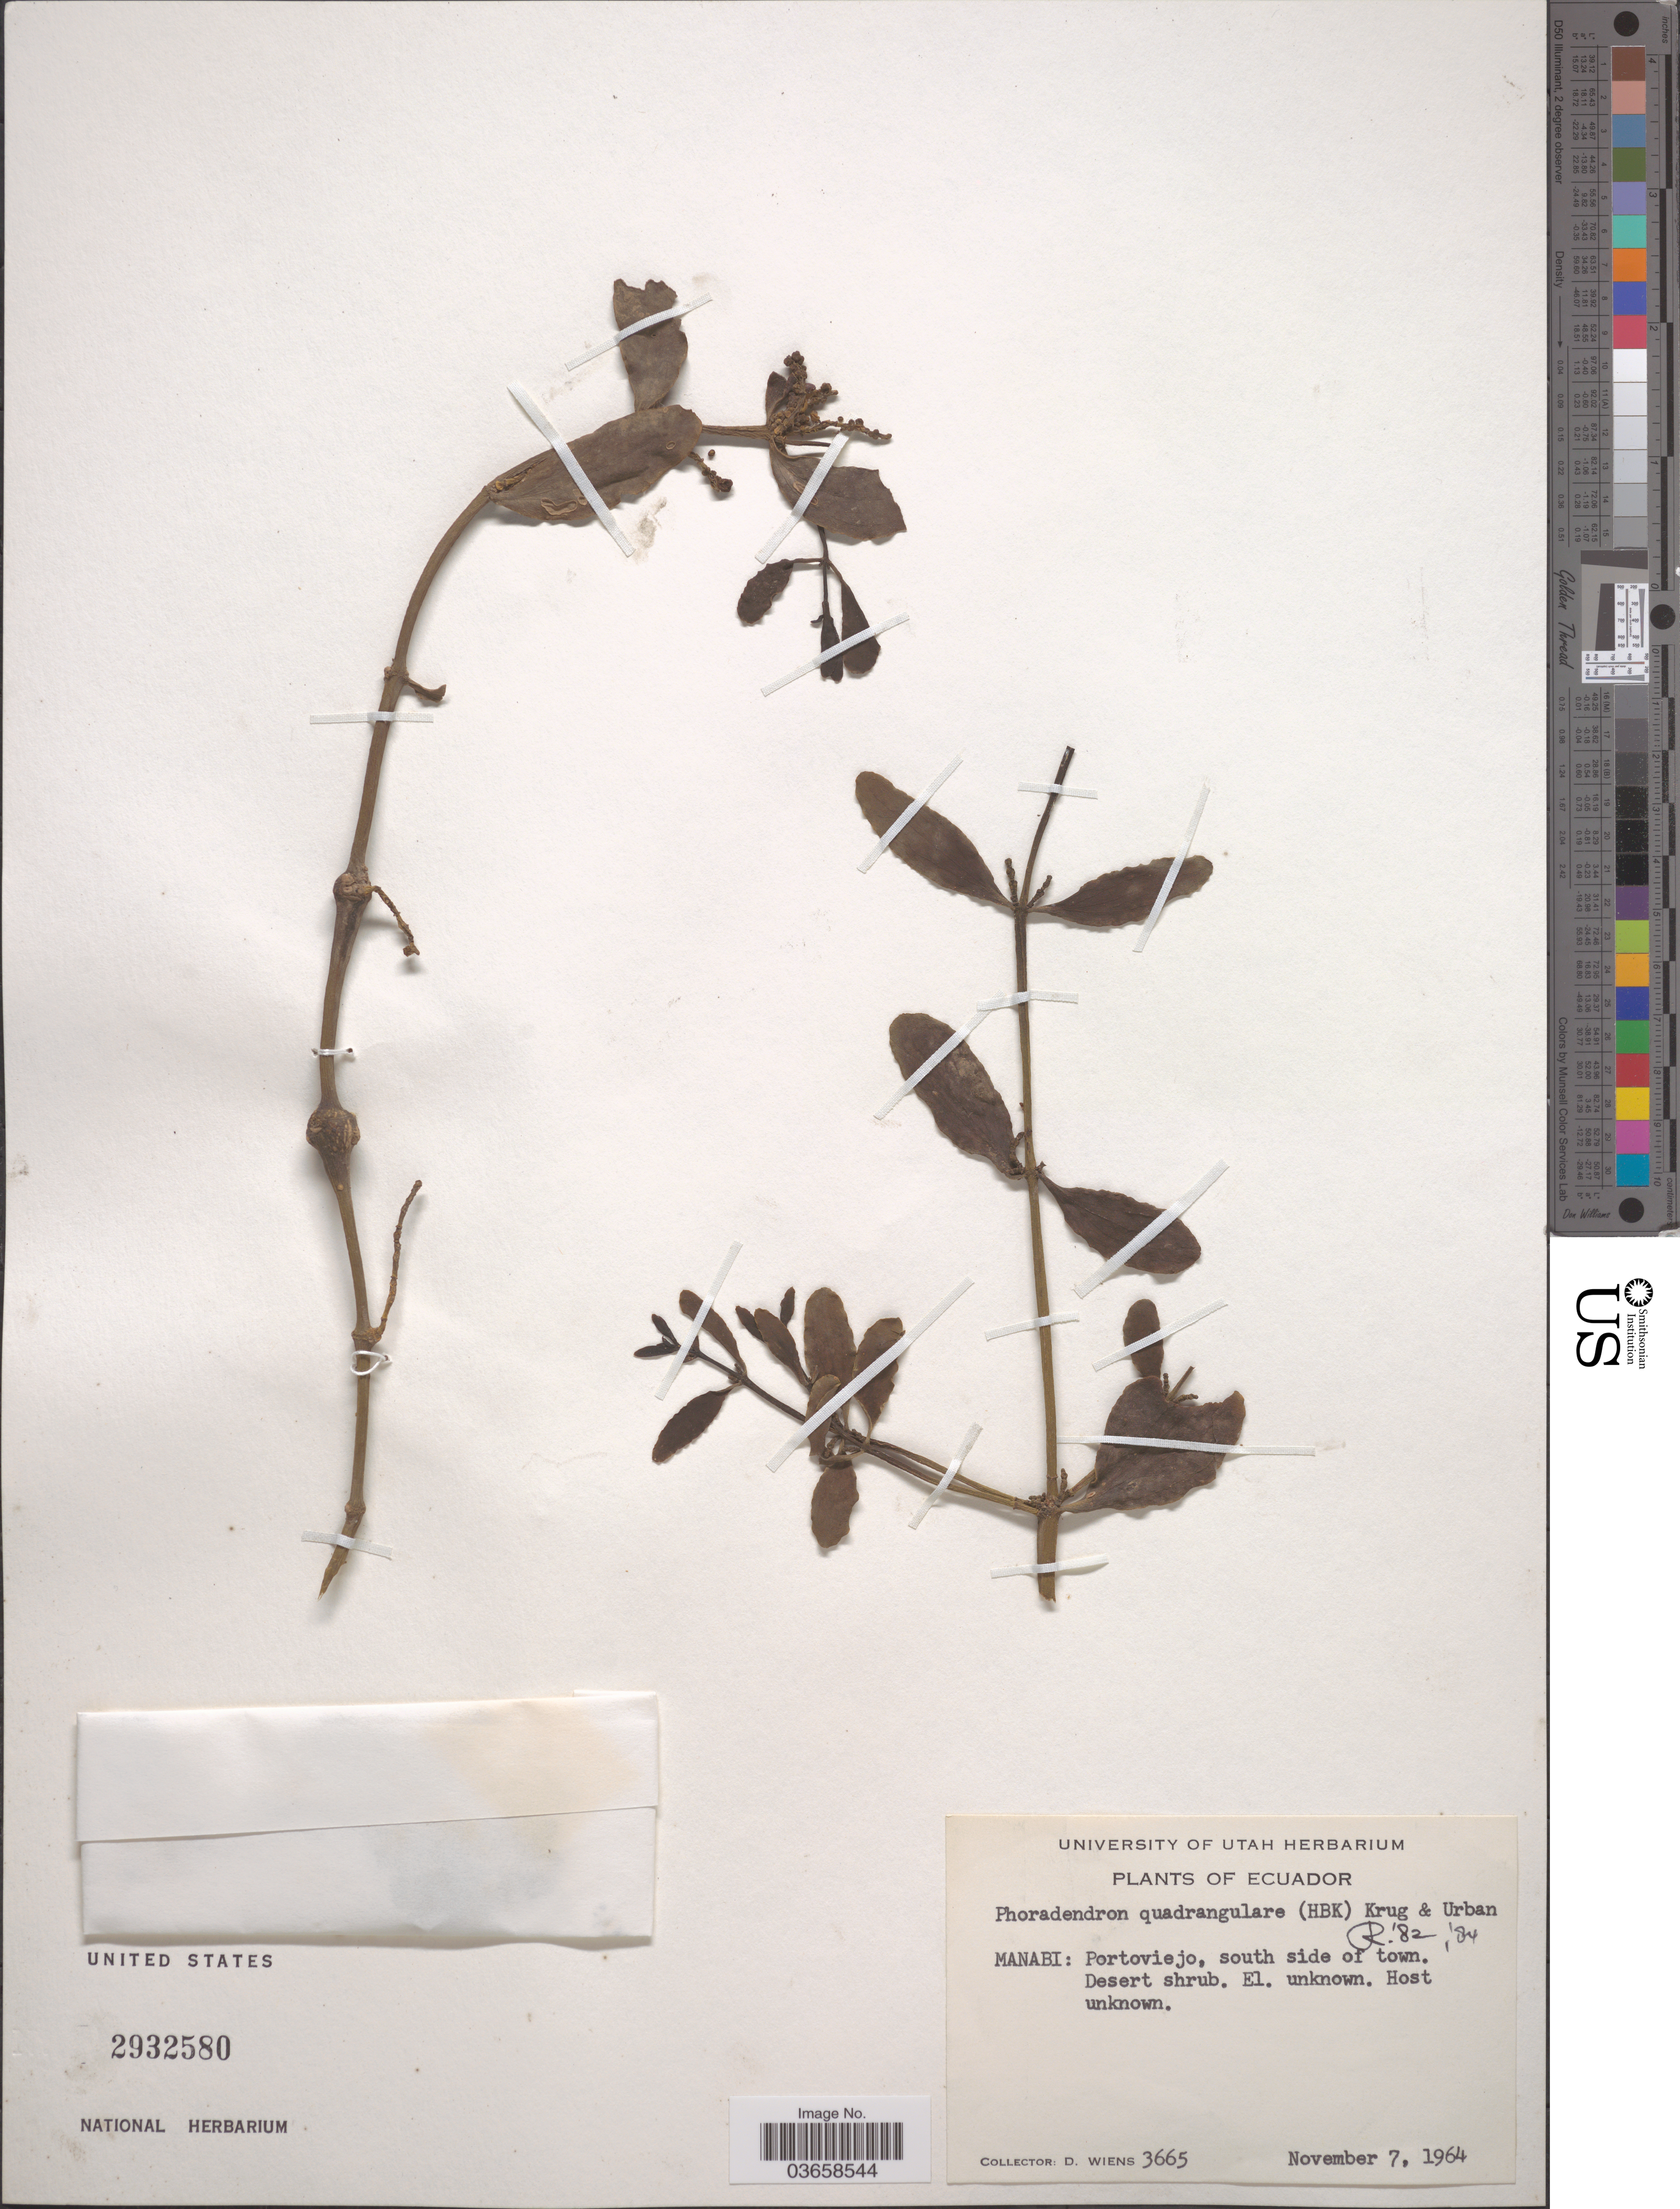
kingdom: Plantae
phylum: Tracheophyta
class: Magnoliopsida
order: Santalales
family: Viscaceae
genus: Phoradendron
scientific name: Phoradendron quadrangulare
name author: (Kunth) Griseb.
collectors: D. Wiens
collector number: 3665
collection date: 1964-11-07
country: Ecuador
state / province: Manabí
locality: Portoviejo, south side of town.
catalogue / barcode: US 2932580